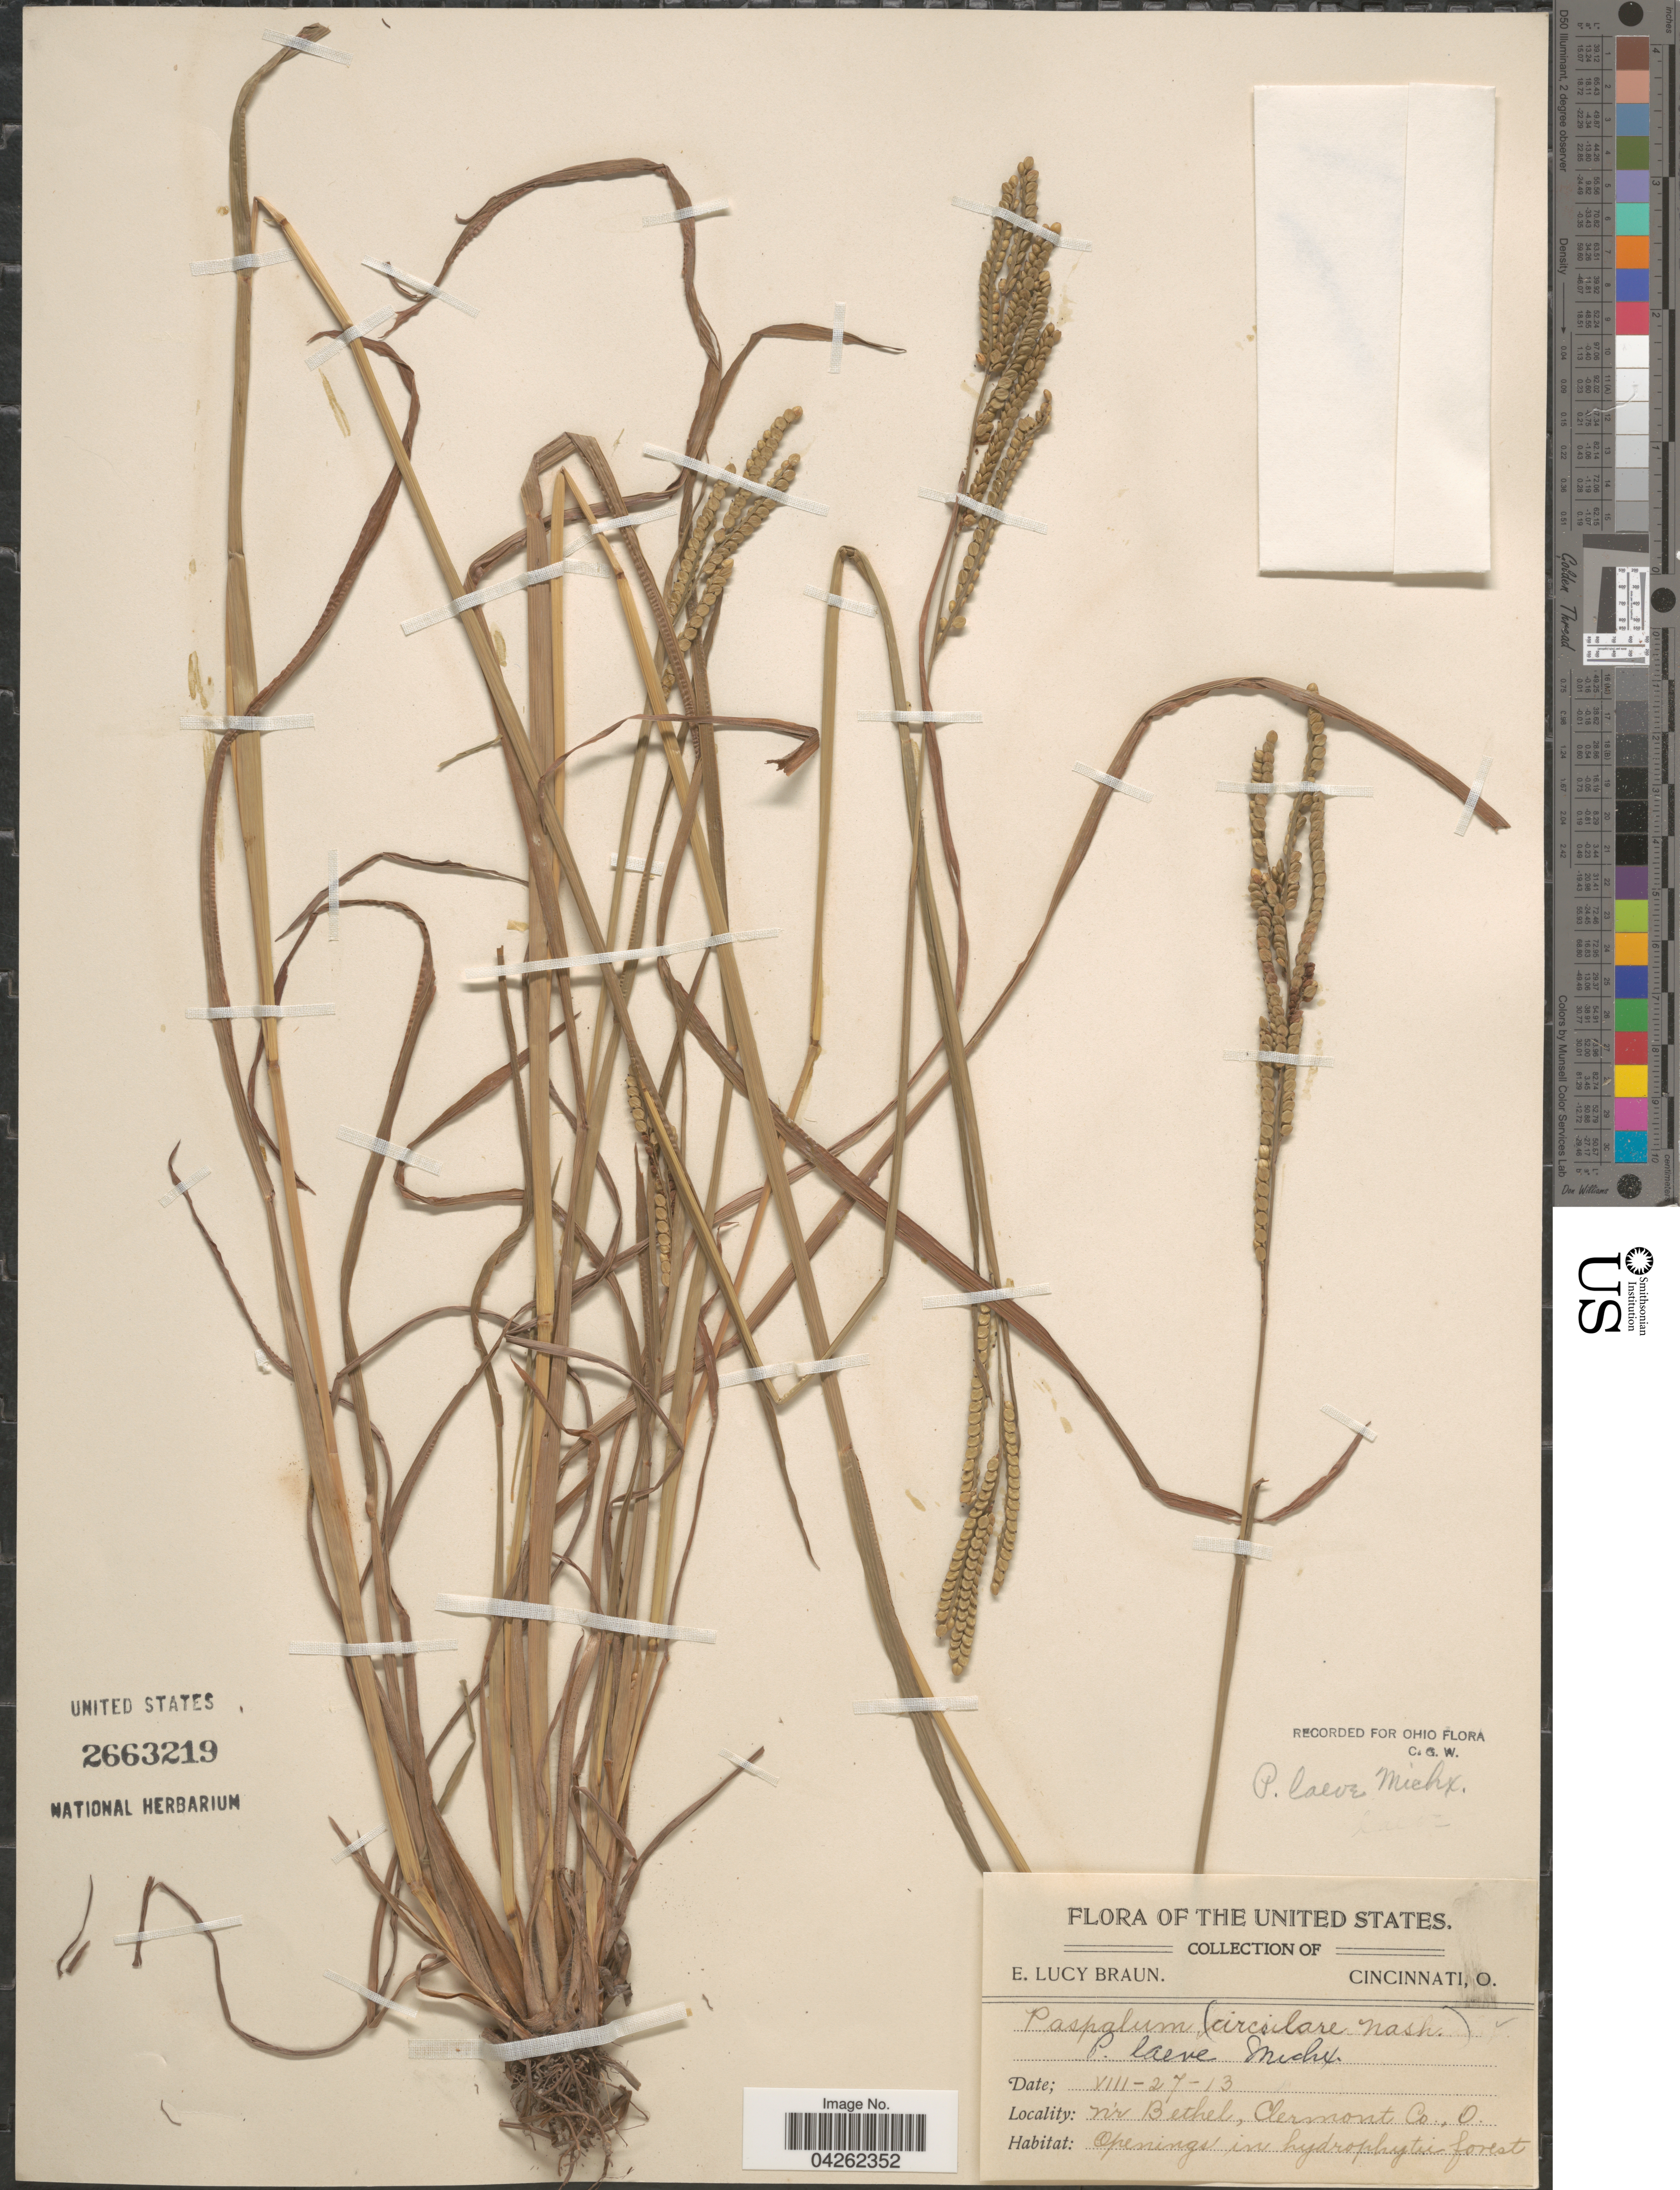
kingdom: Plantae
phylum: Tracheophyta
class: Liliopsida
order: Poales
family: Poaceae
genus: Paspalum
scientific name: Paspalum laeve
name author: Michx.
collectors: E. L. Braun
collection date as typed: Transcribed d/m/y: 27/8/13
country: United States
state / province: Ohio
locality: Nr Bethel, Clermont Co.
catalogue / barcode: US 2663219